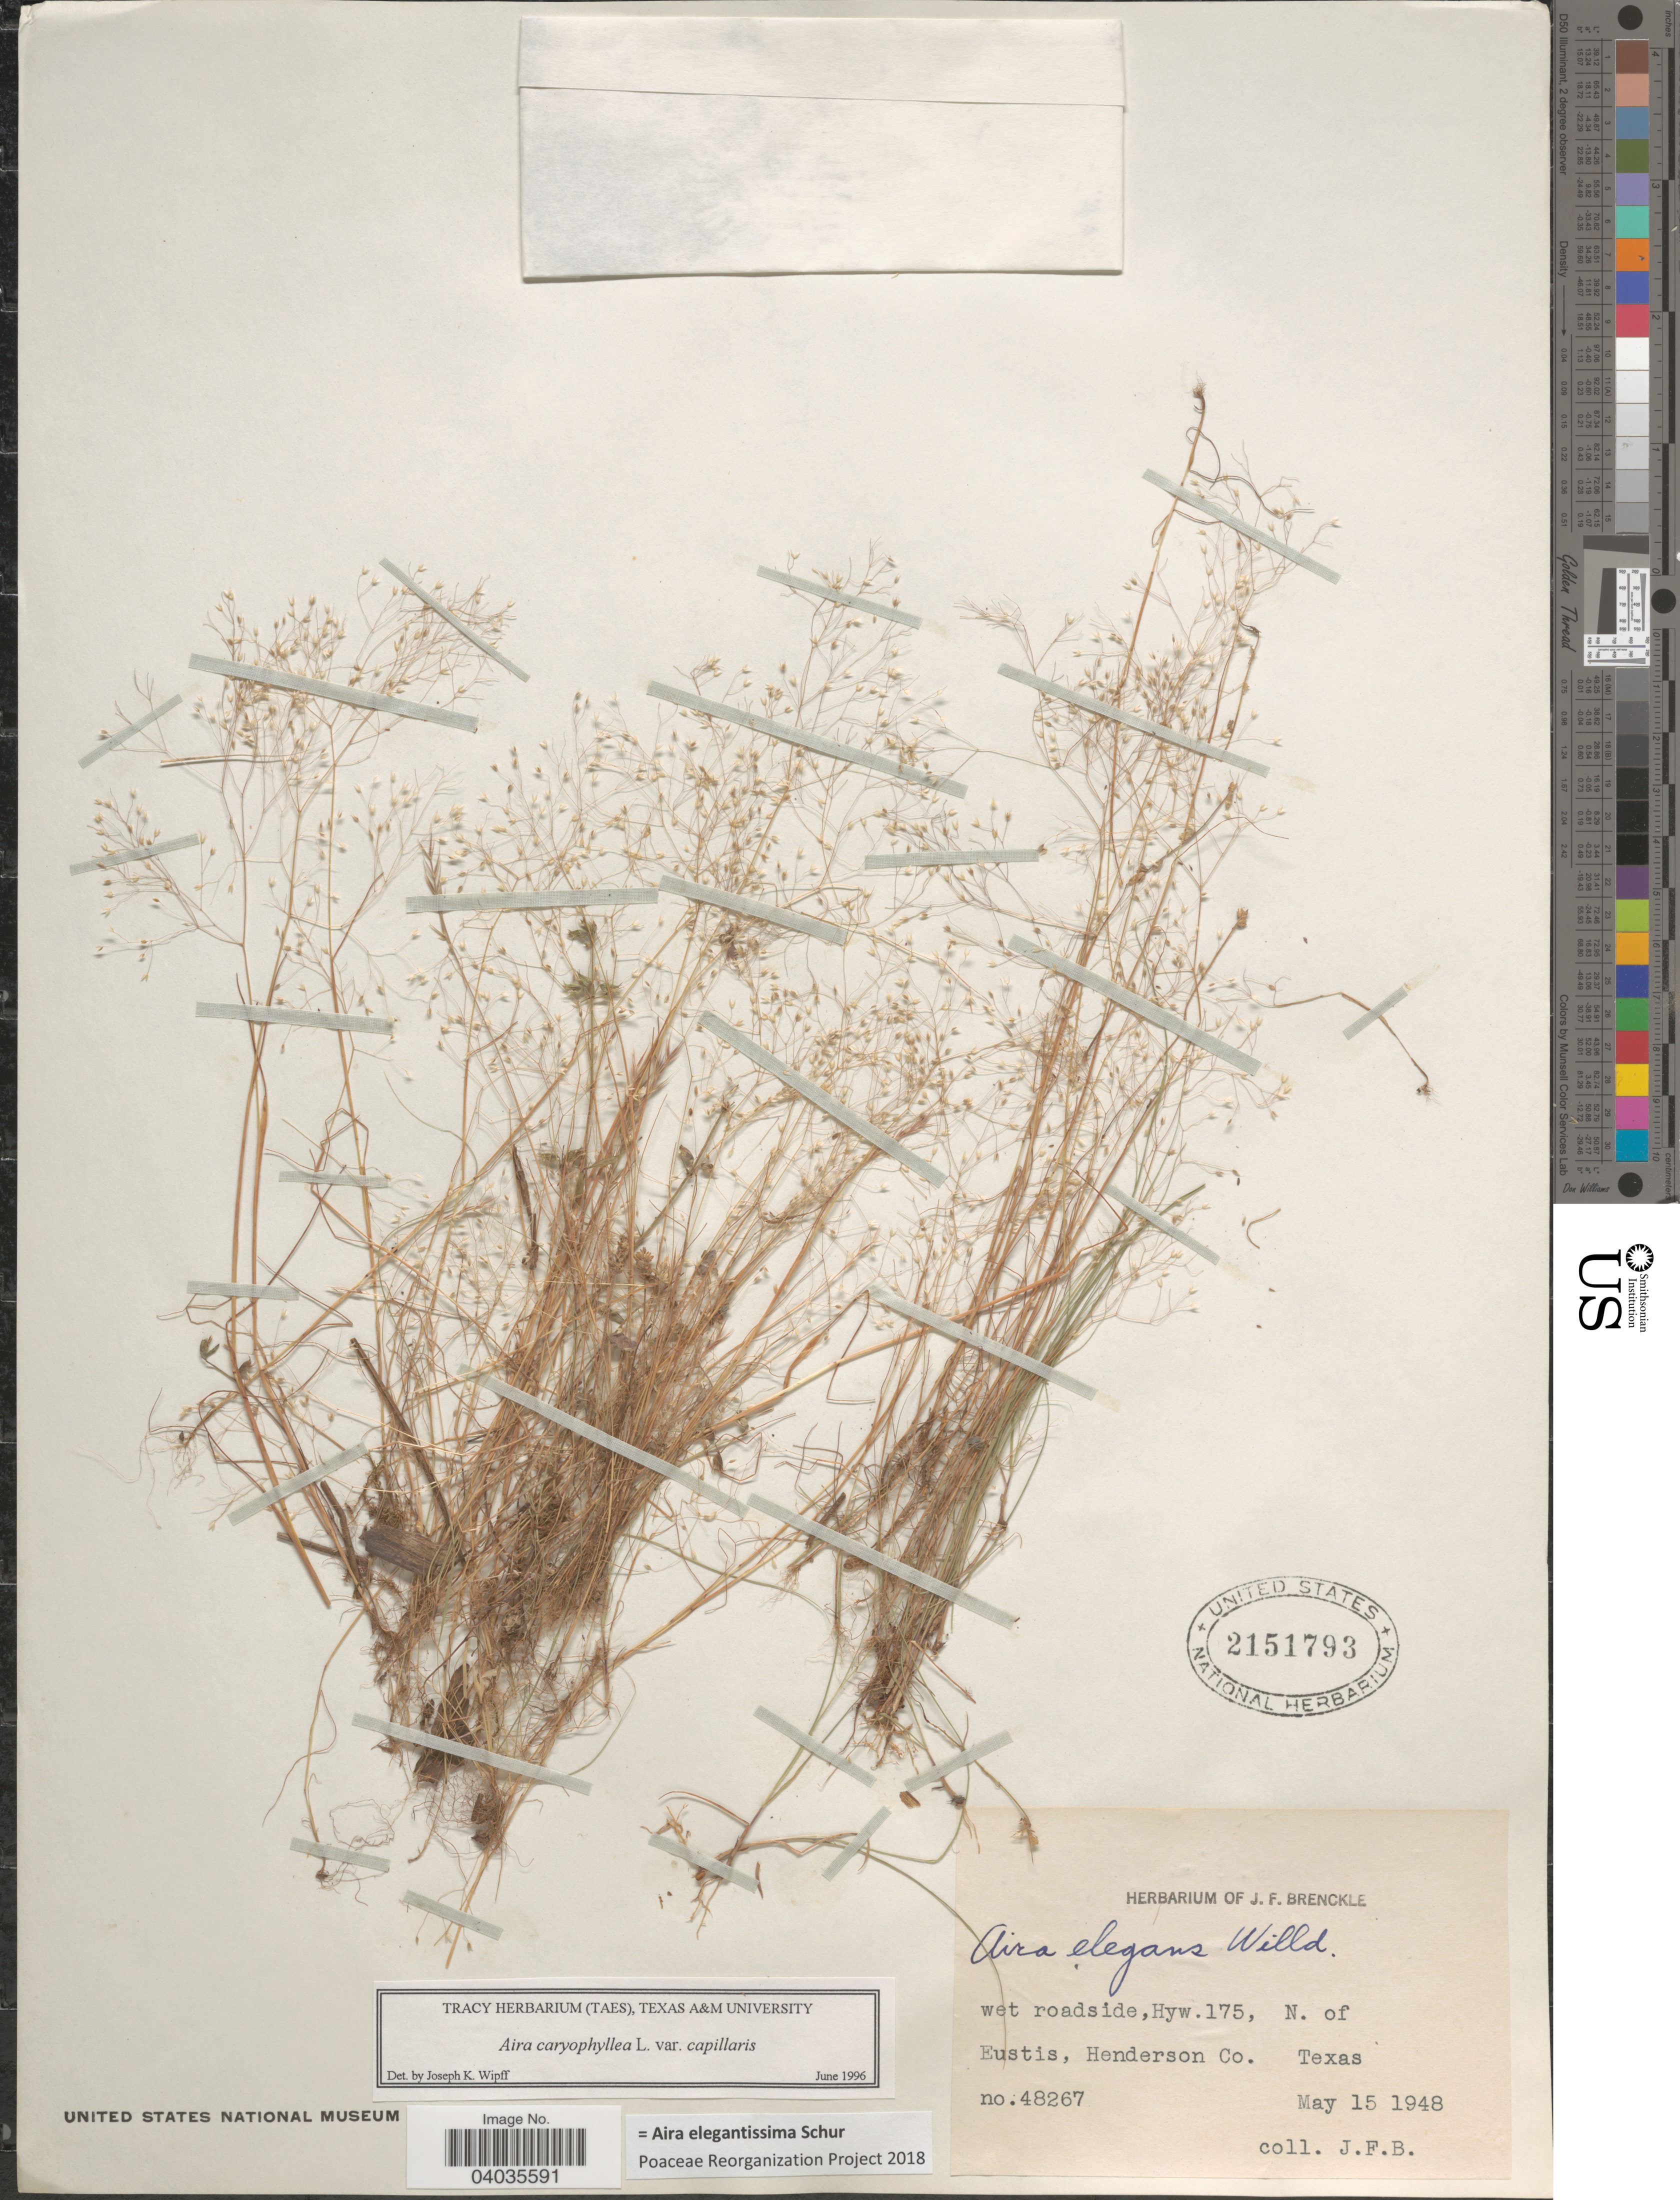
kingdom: Plantae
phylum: Tracheophyta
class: Liliopsida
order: Poales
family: Poaceae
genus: Aira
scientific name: Aira elegantissima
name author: Schur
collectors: J. Brenckle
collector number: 48267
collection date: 1948-05-15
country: United States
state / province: Texas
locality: Hyw.175, N. of Eustis, Henderson Co.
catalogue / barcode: US 2151793